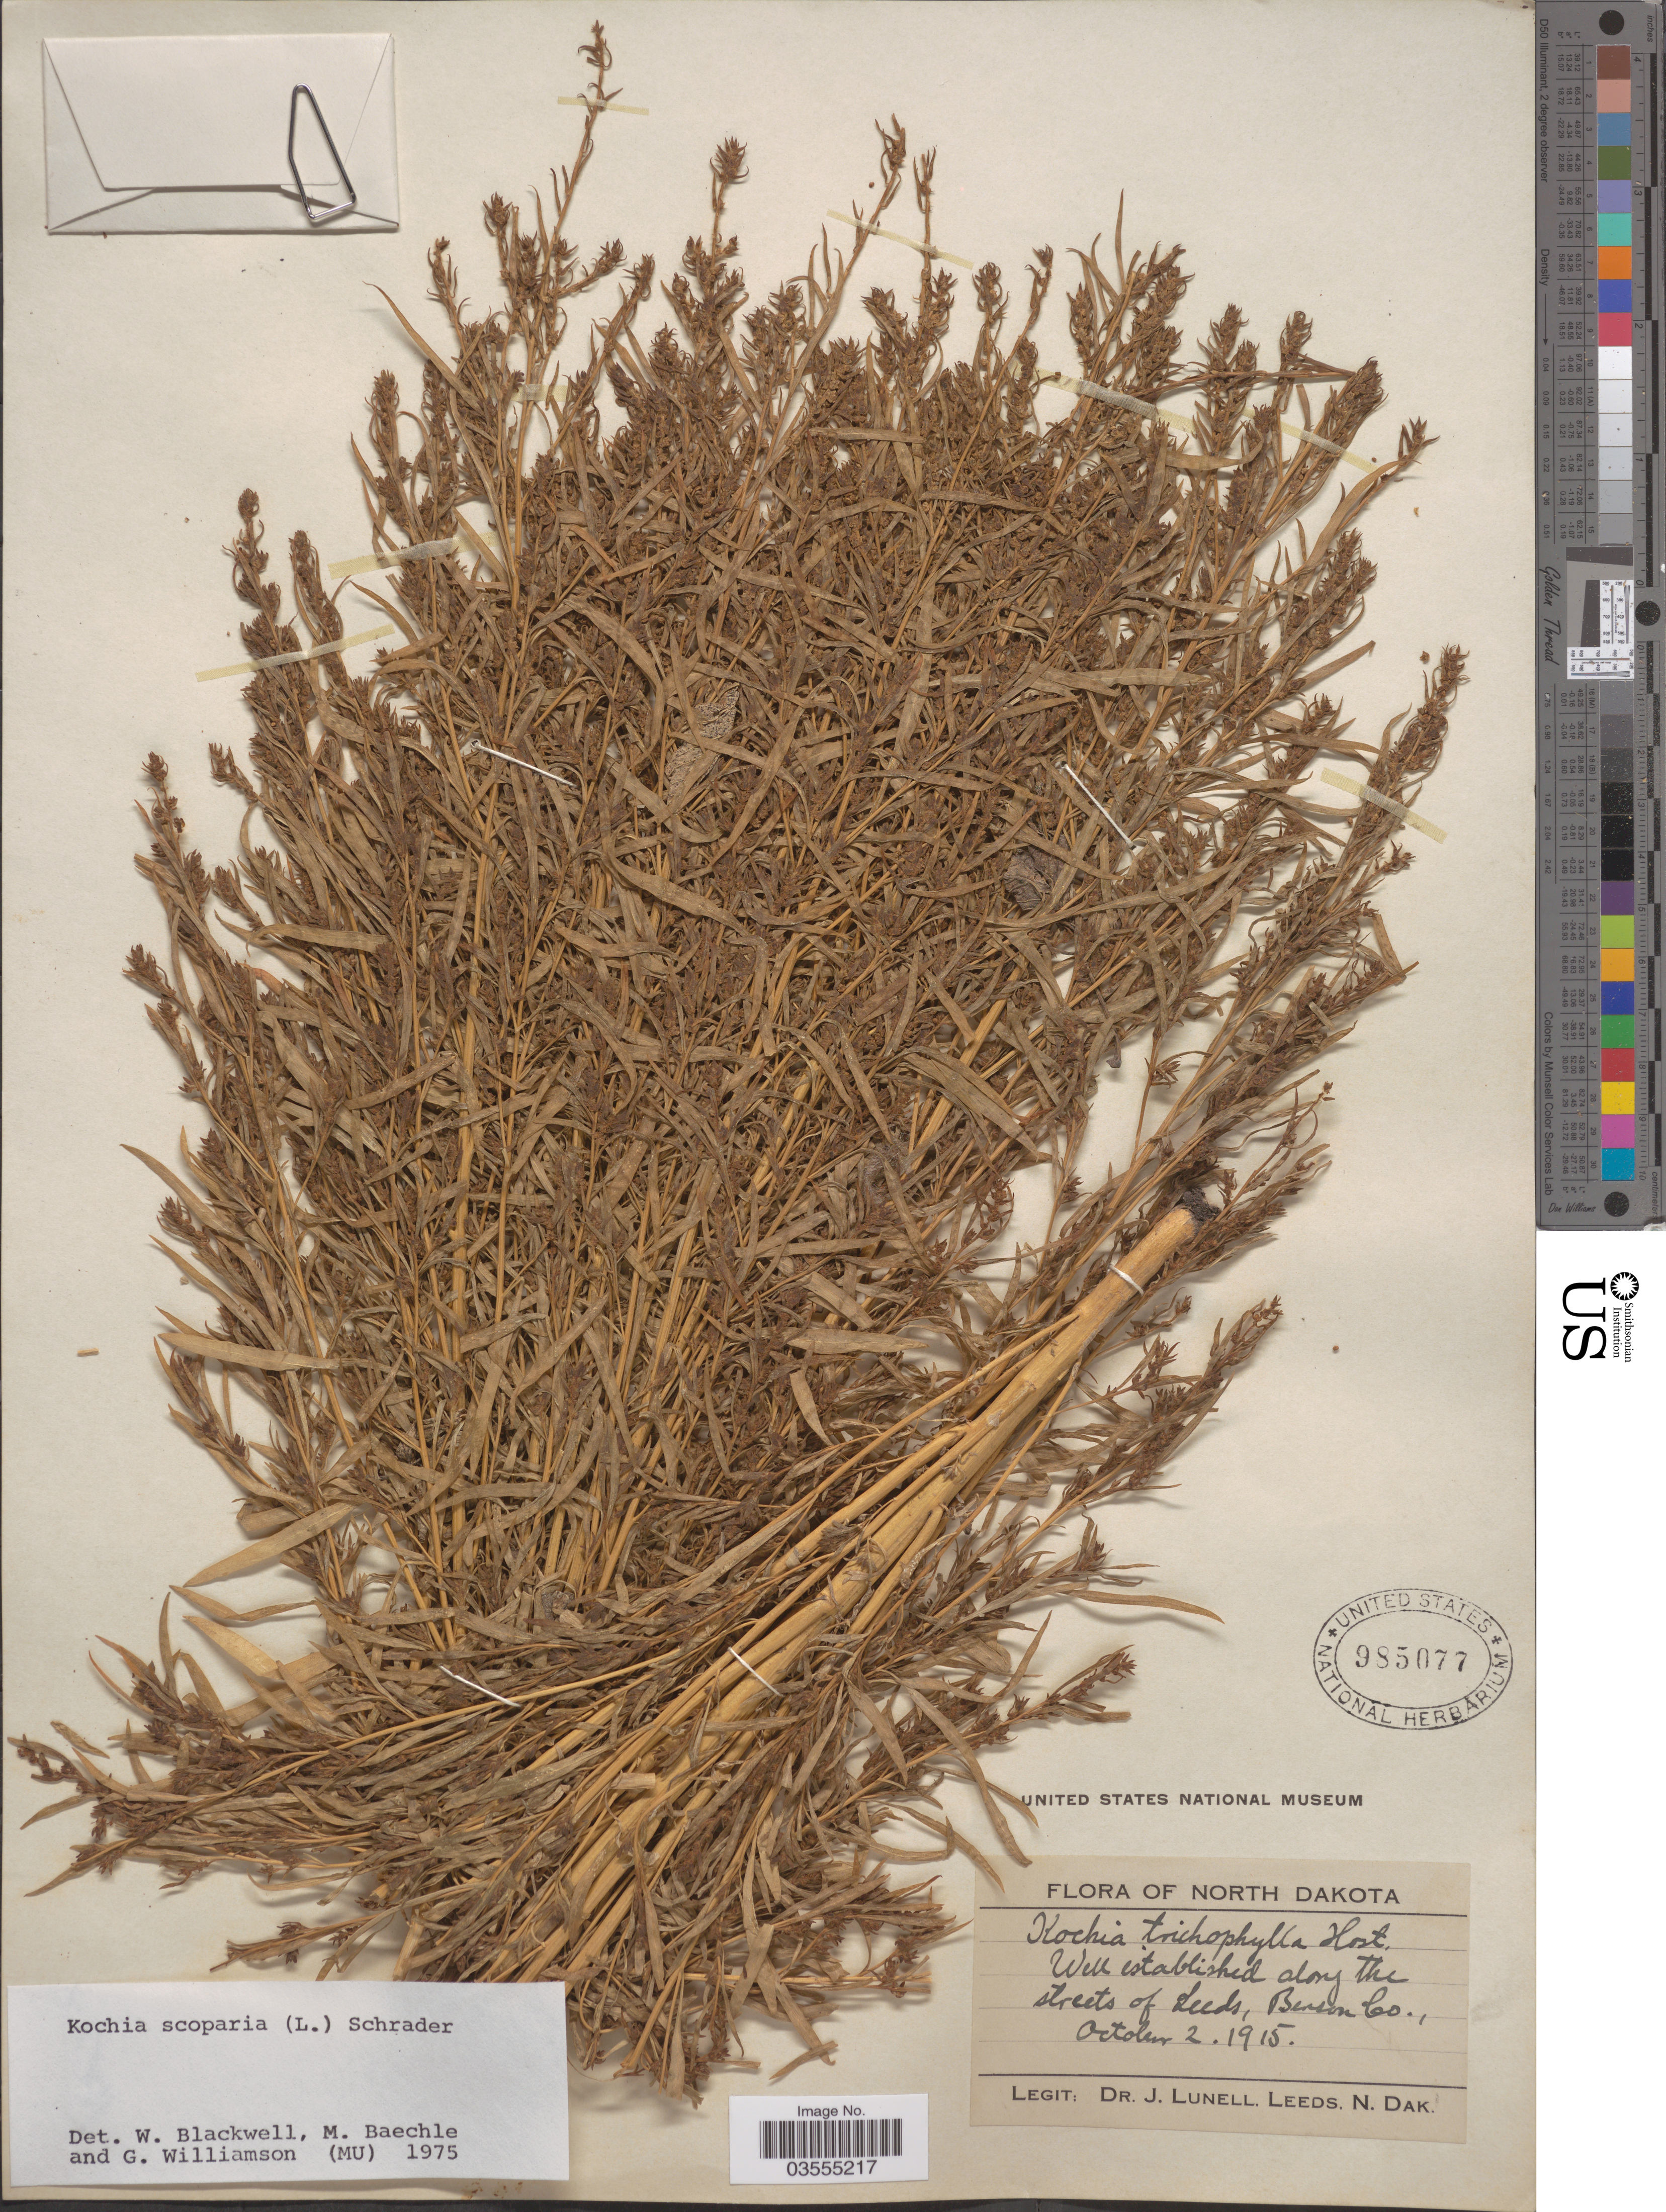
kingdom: Plantae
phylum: Tracheophyta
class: Magnoliopsida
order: Caryophyllales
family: Amaranthaceae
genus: Bassia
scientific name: Bassia scoparia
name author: (L.) Voss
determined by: U.S. National Herbarium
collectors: J. Lunell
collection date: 1915-10-02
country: United States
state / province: North Dakota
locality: Along the streets of Leeds, Benson Co.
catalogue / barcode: US 985077